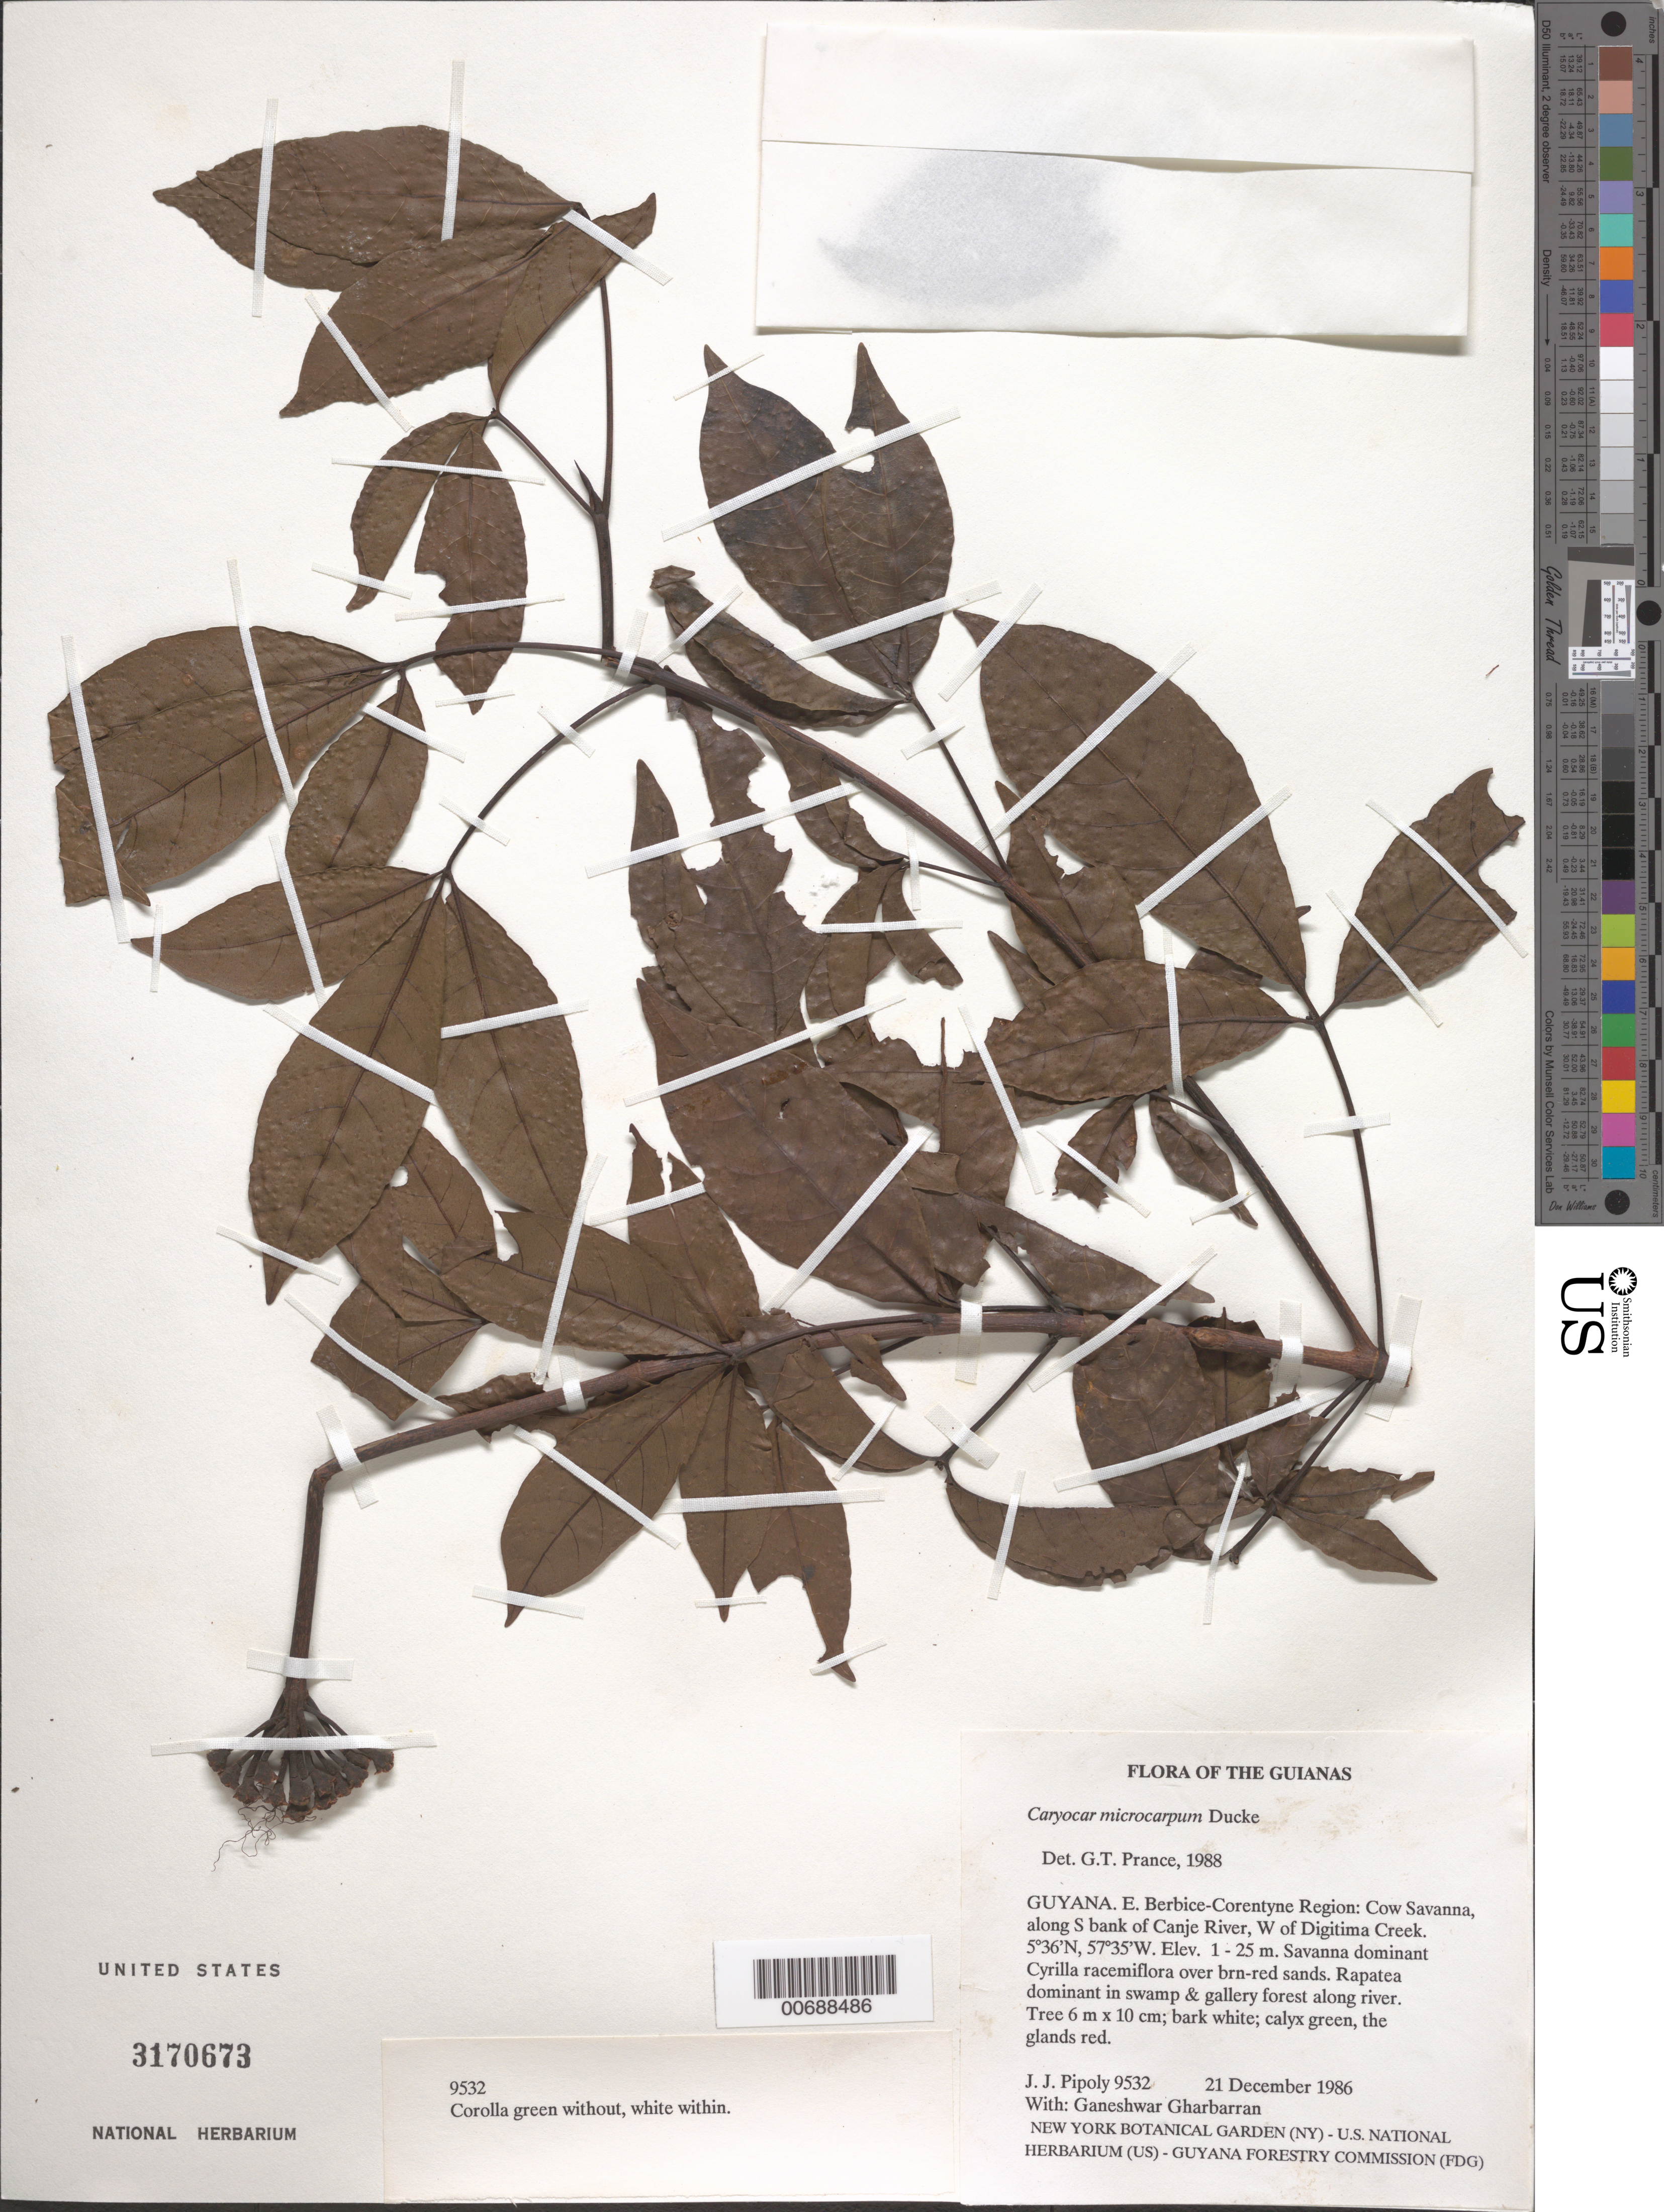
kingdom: Plantae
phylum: Tracheophyta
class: Magnoliopsida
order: Malpighiales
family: Caryocaraceae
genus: Caryocar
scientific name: Caryocar microcarpum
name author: Ducke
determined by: Prance, G. T.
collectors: J. J. Pipoly & G. Gharbarran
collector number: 9532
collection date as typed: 21 December 1986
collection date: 1986-12-21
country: Guyana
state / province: E. Berbice-Corentyne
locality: Cow savanna, along S bank of Canje River, W of Digitima Creek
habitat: Savanna dominant Cyrilla racemiflora over brn-red sands. Rapatea dominant in swamp & gallery forest along river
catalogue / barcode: US 3170673